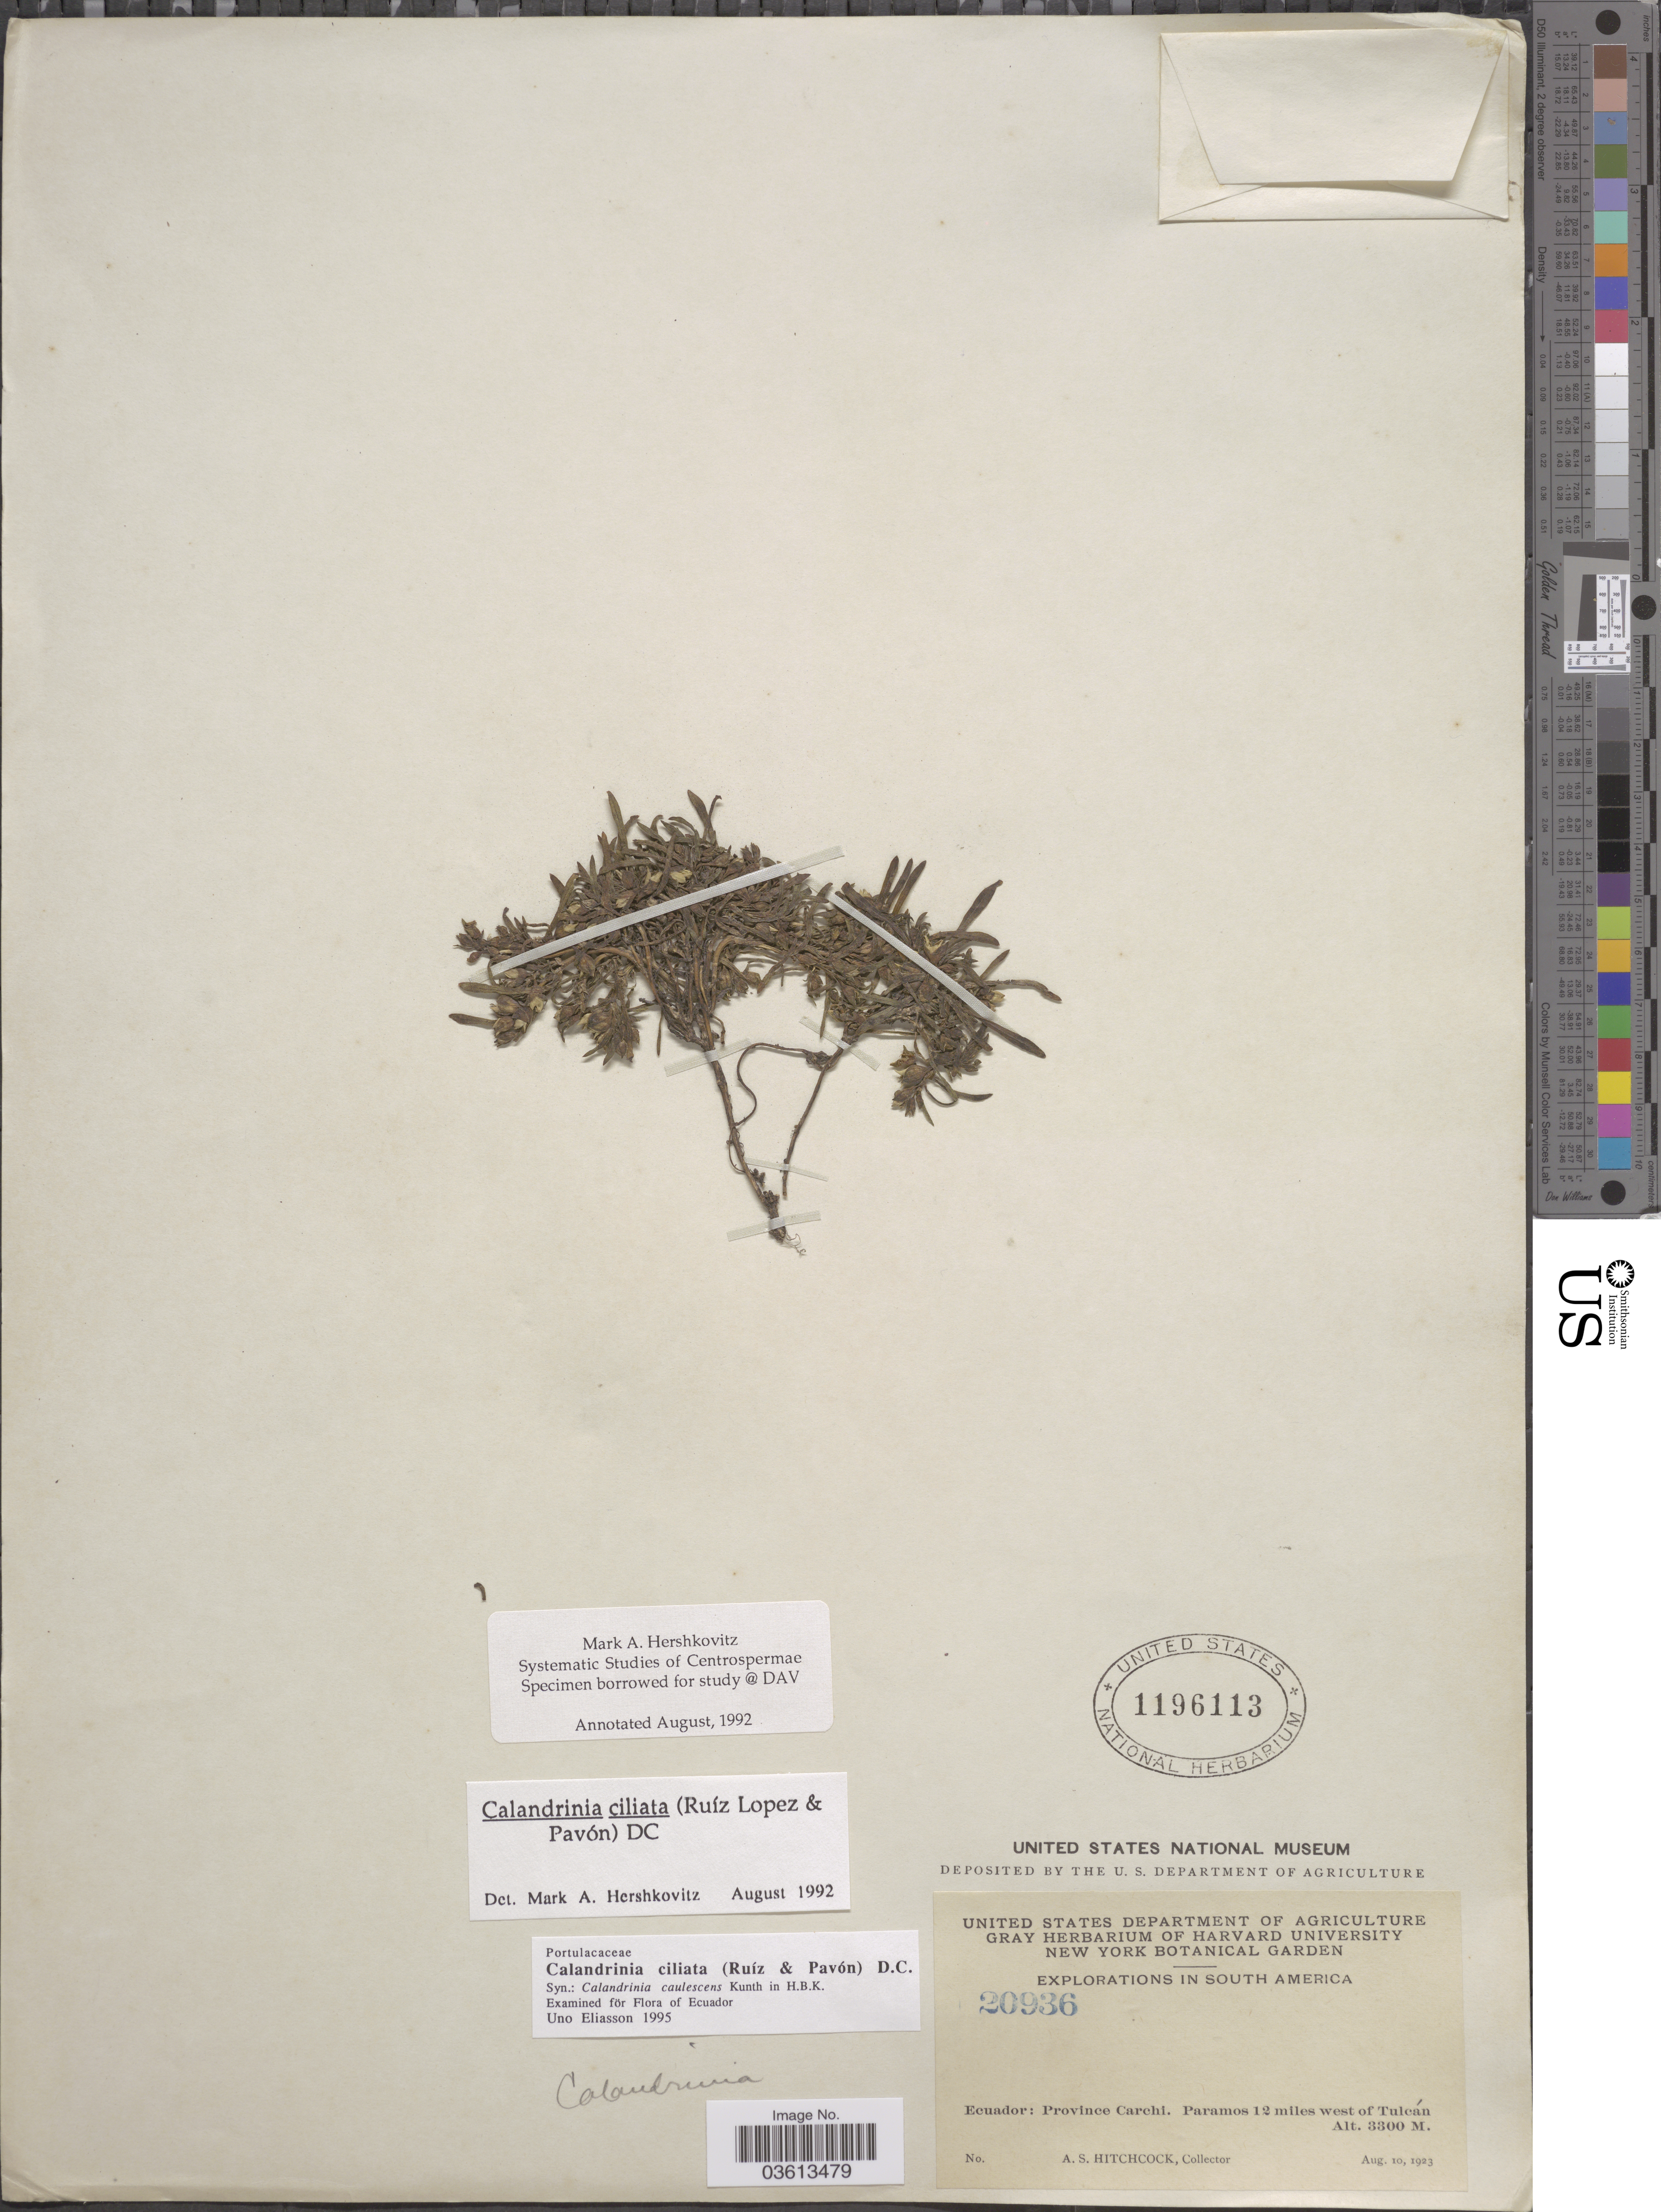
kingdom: Plantae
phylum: Tracheophyta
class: Magnoliopsida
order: Caryophyllales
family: Montiaceae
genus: Calandrinia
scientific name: Calandrinia ciliata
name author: (Ruiz & Pav.) DC.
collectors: A. S. Hitchcock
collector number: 20936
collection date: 1923-08-10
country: Ecuador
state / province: Carchi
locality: Paramos 12 miles west of Tulcán.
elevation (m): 3300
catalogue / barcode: US 1196113